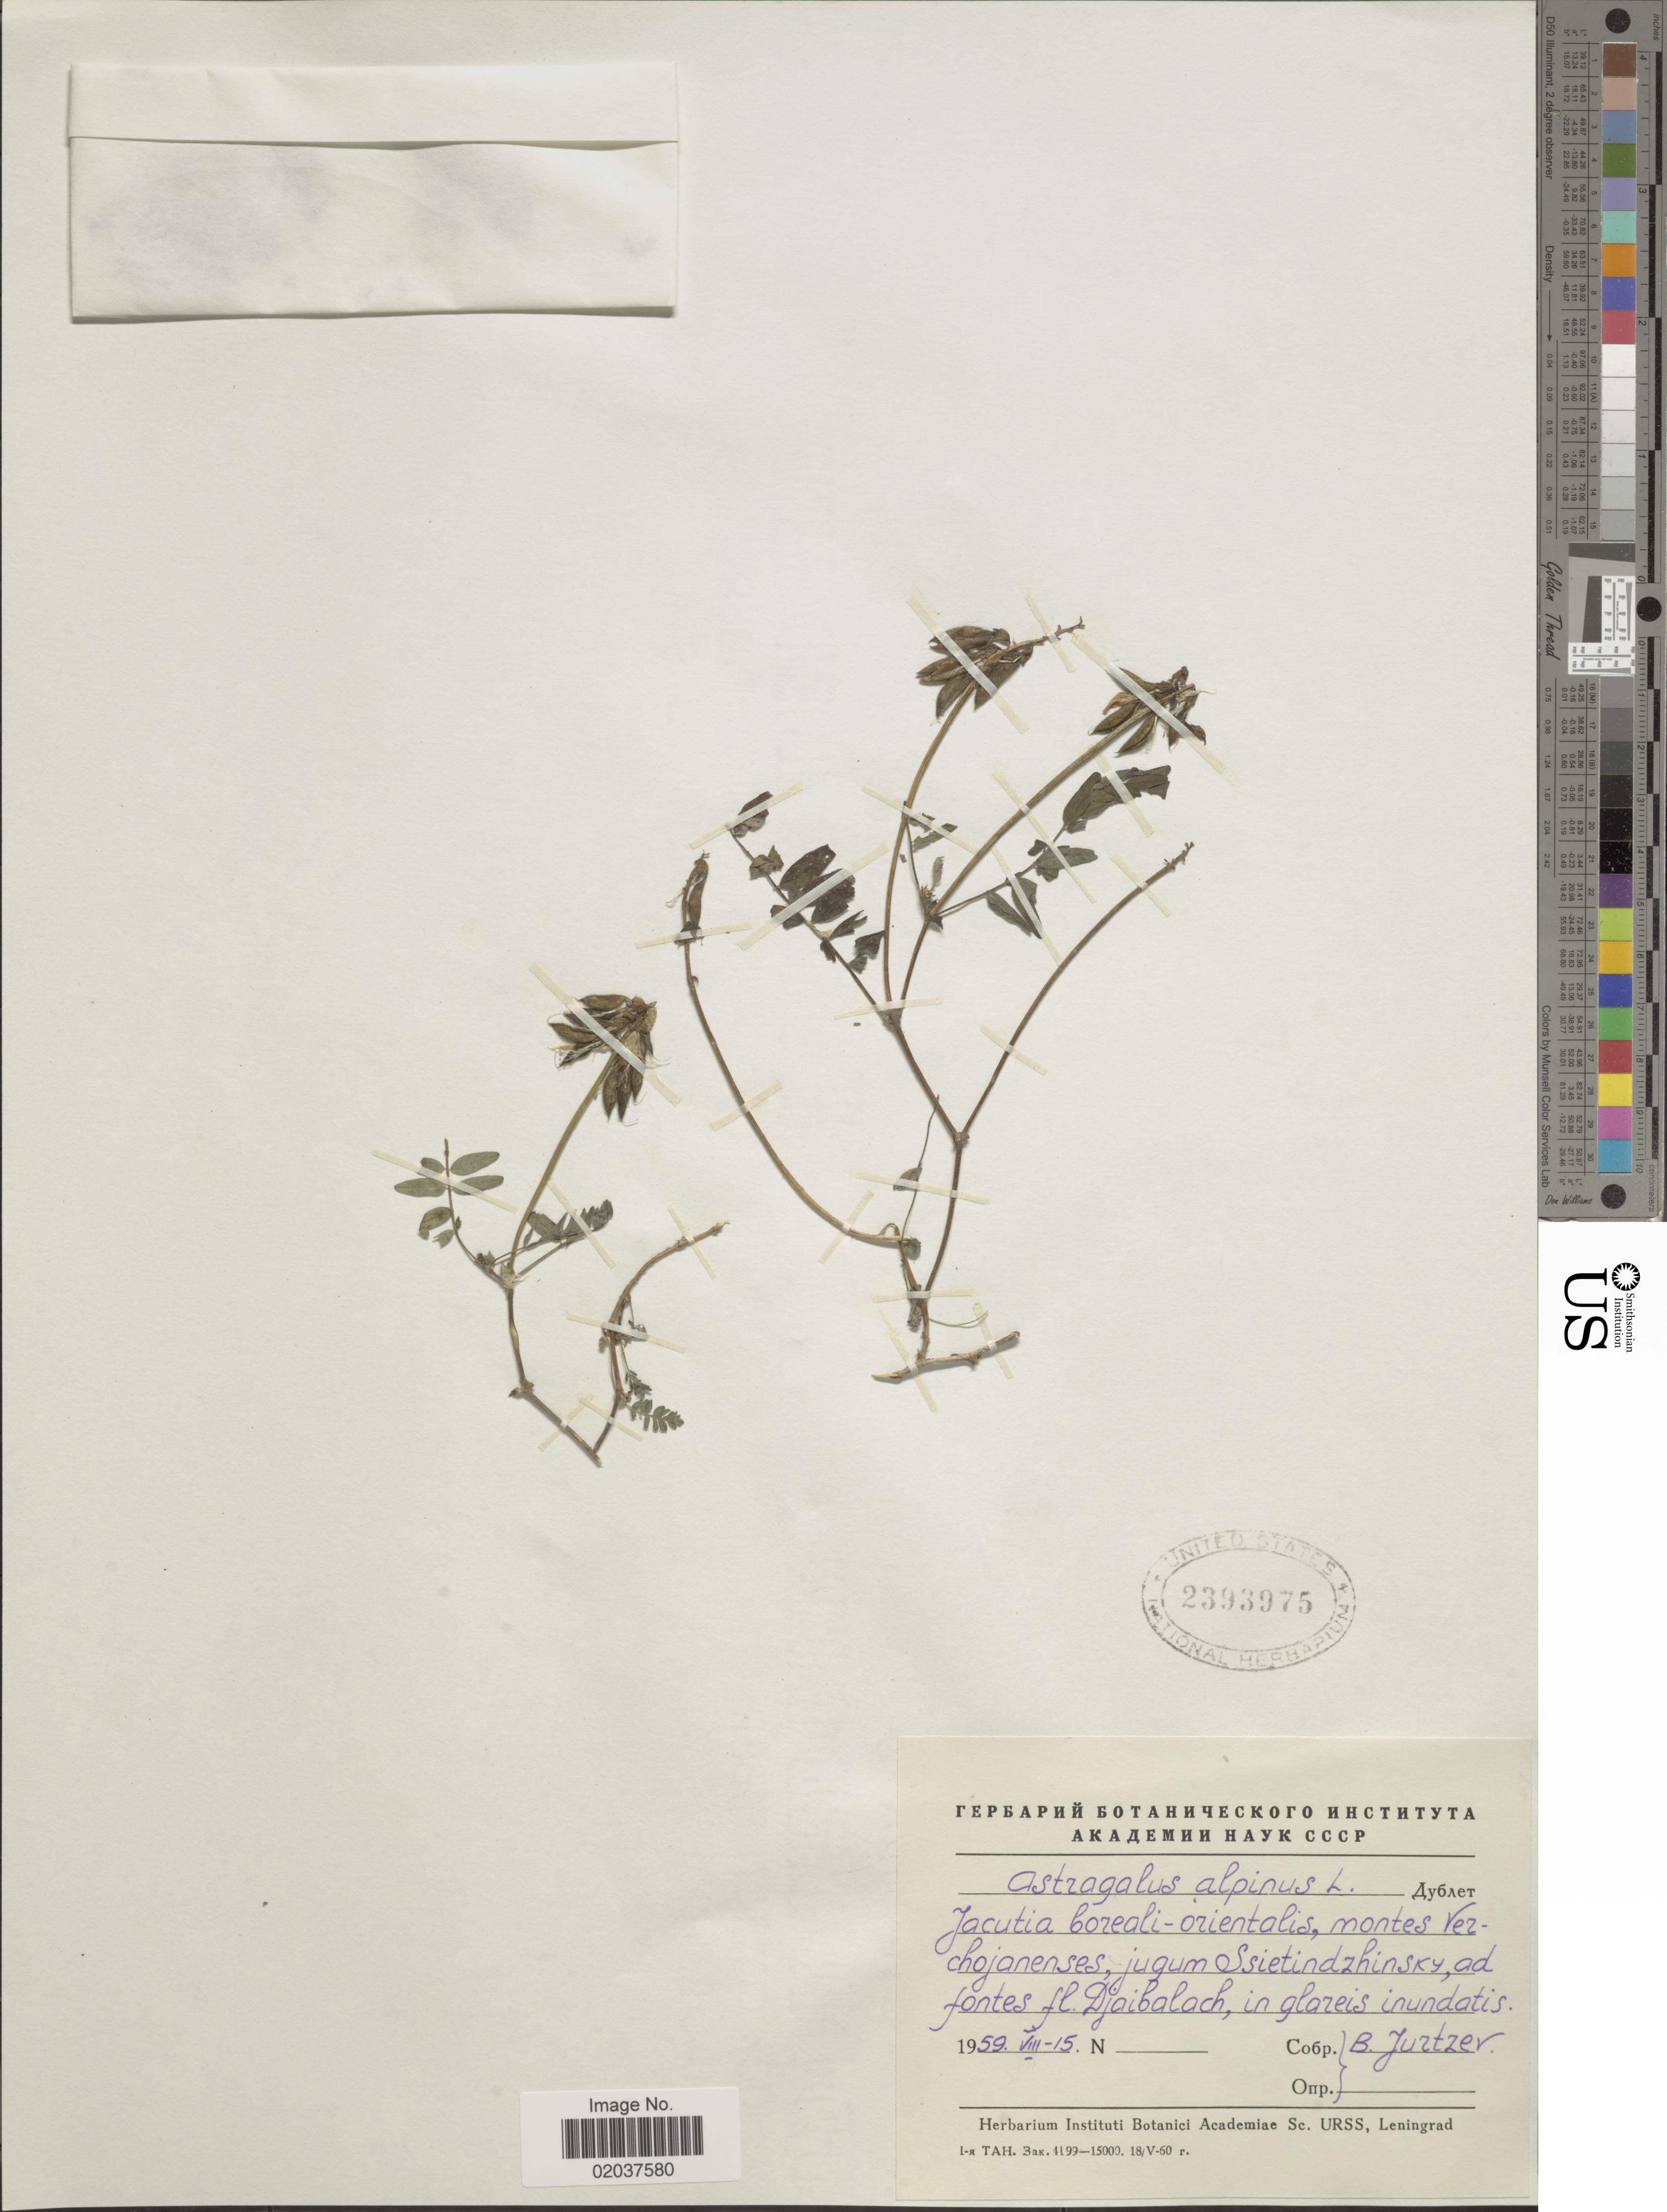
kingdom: Plantae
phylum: Tracheophyta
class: Magnoliopsida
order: Fabales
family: Fabaceae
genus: Astragalus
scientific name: Astragalus alpinus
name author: L.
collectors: B. A. Jurtzev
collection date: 1959-08-15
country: Russian Federation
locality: Jacvutia boreali-orientalis, montes Vezchojanenses, jugum Ssietindzhinsky ad fontes fl. Djaibalach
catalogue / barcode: US 2393975